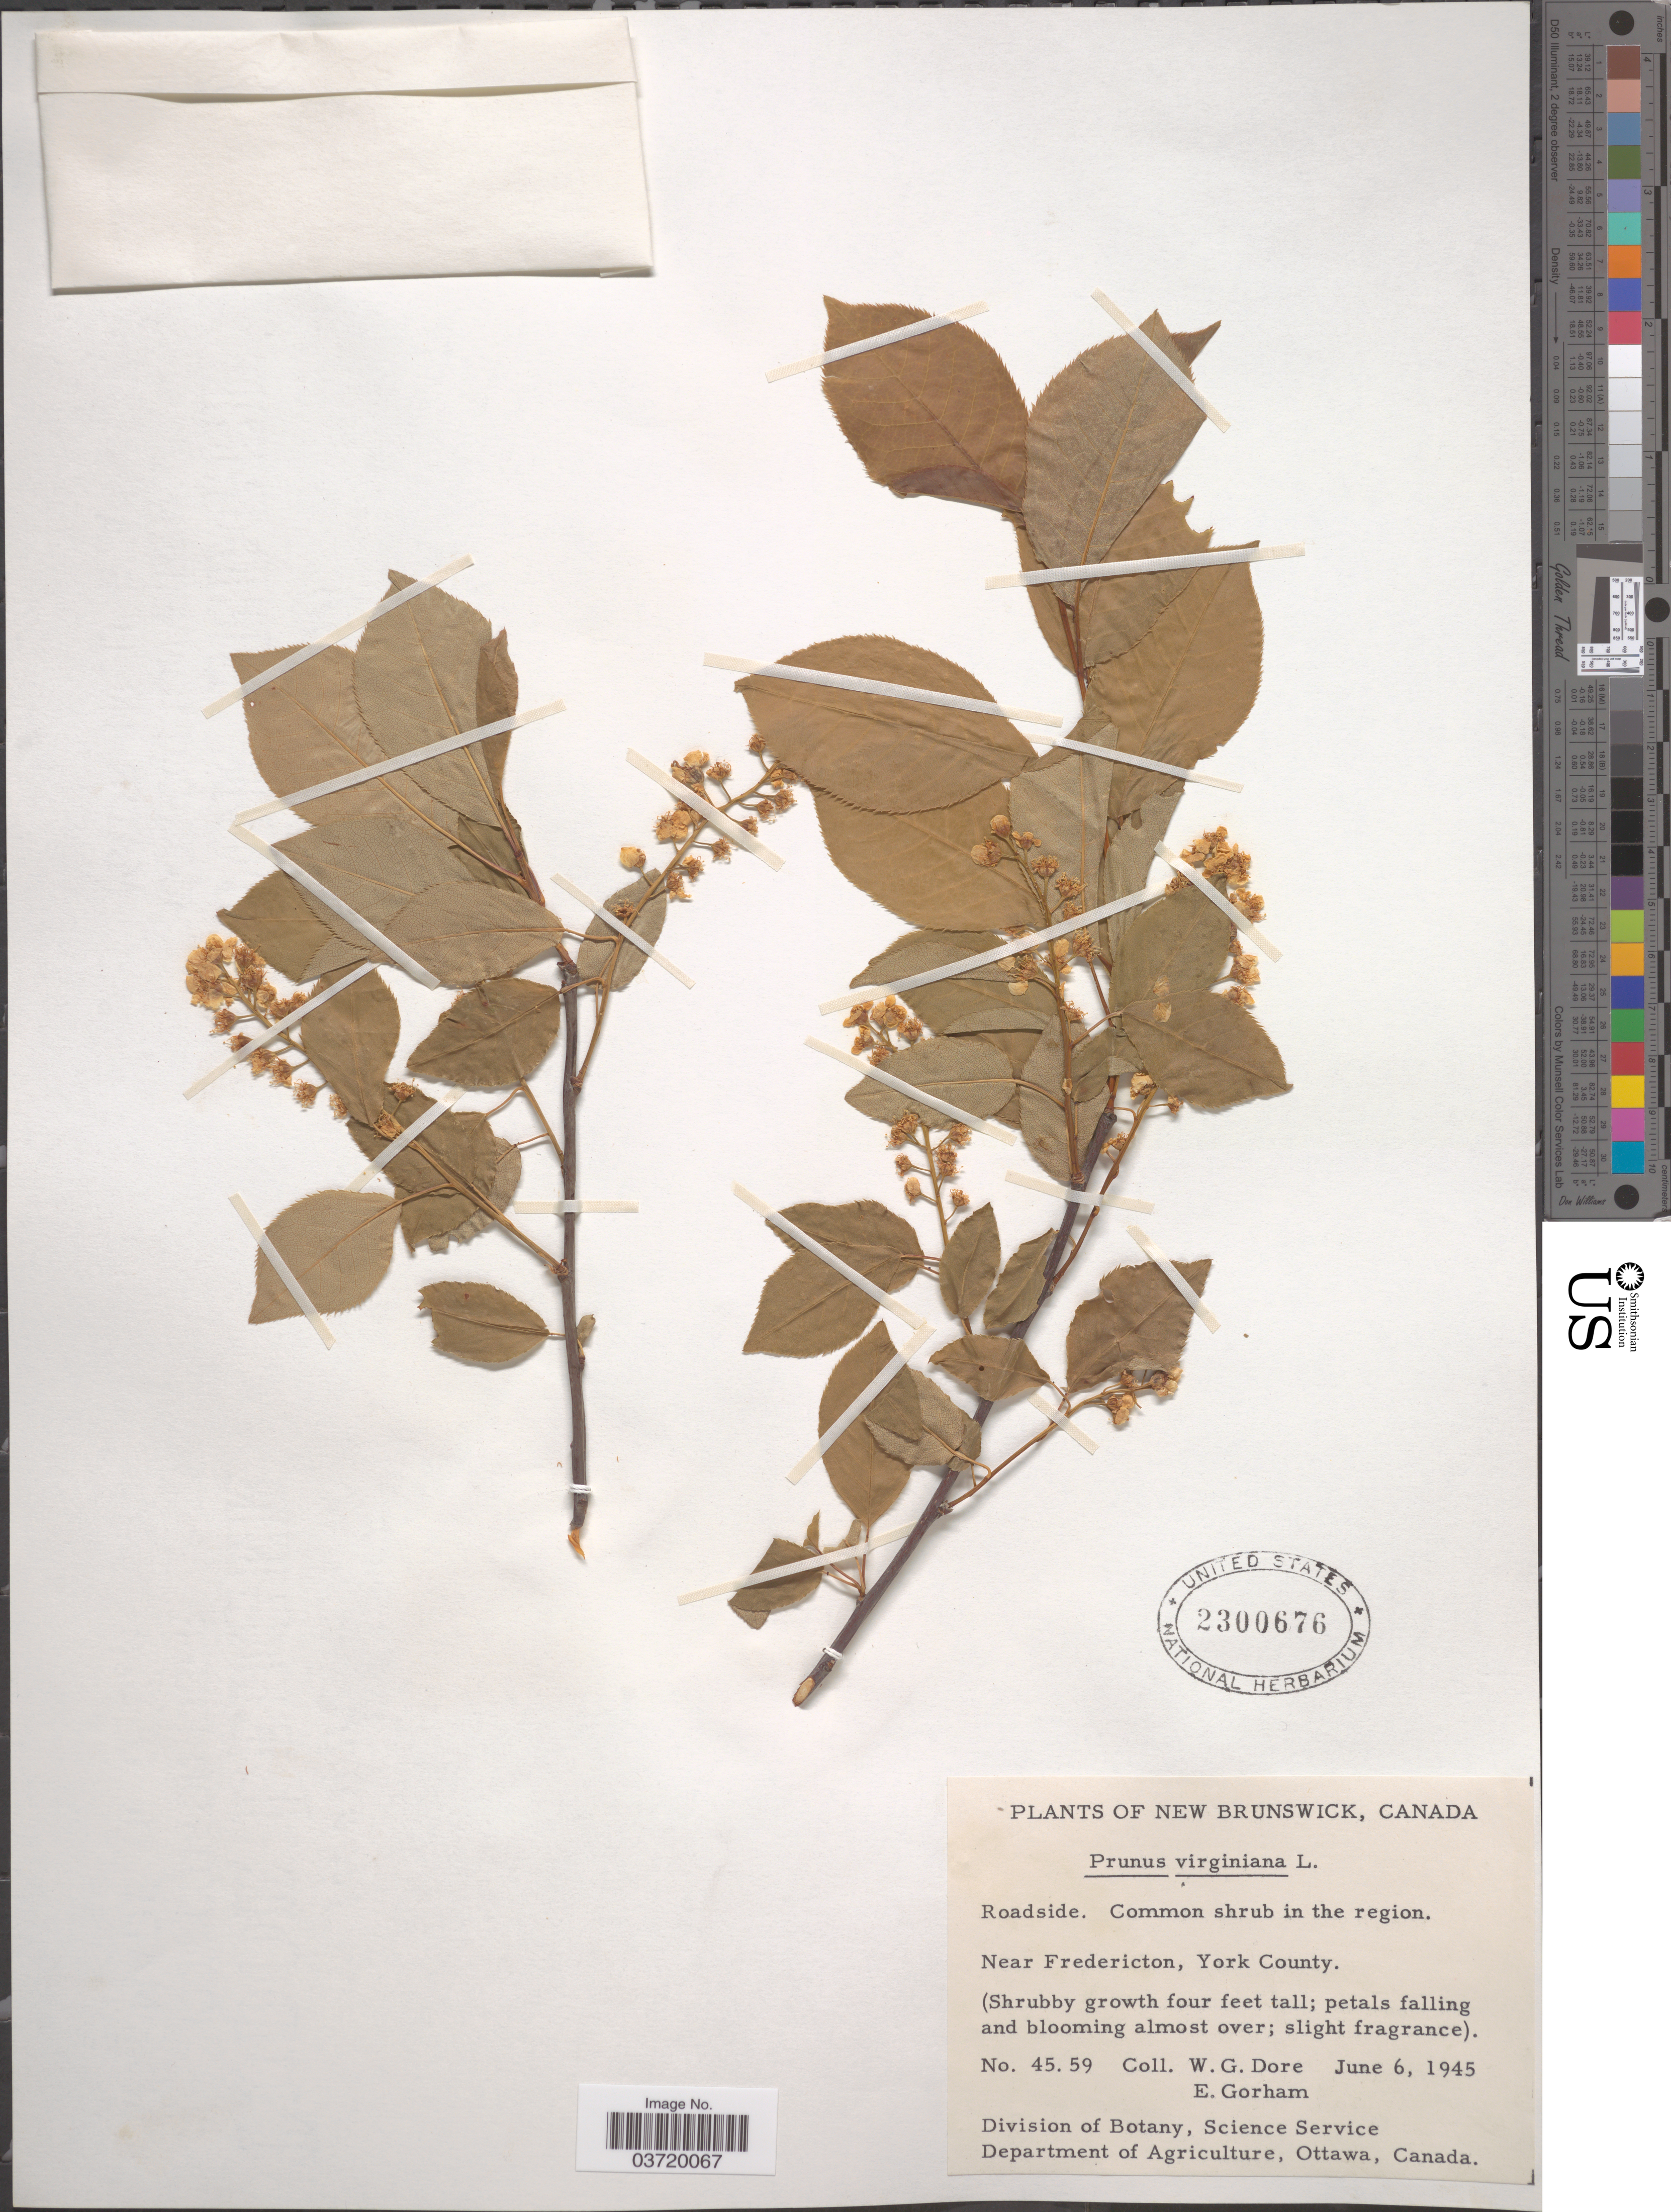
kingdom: Plantae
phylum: Tracheophyta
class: Magnoliopsida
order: Rosales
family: Rosaceae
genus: Prunus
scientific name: Prunus virginiana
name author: L.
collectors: W. Dore & E. Gorham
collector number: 45.95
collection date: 1945-06-06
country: Canada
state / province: New Brunswick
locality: Roadside. Near Fredericton, York County.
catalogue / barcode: US 2300676